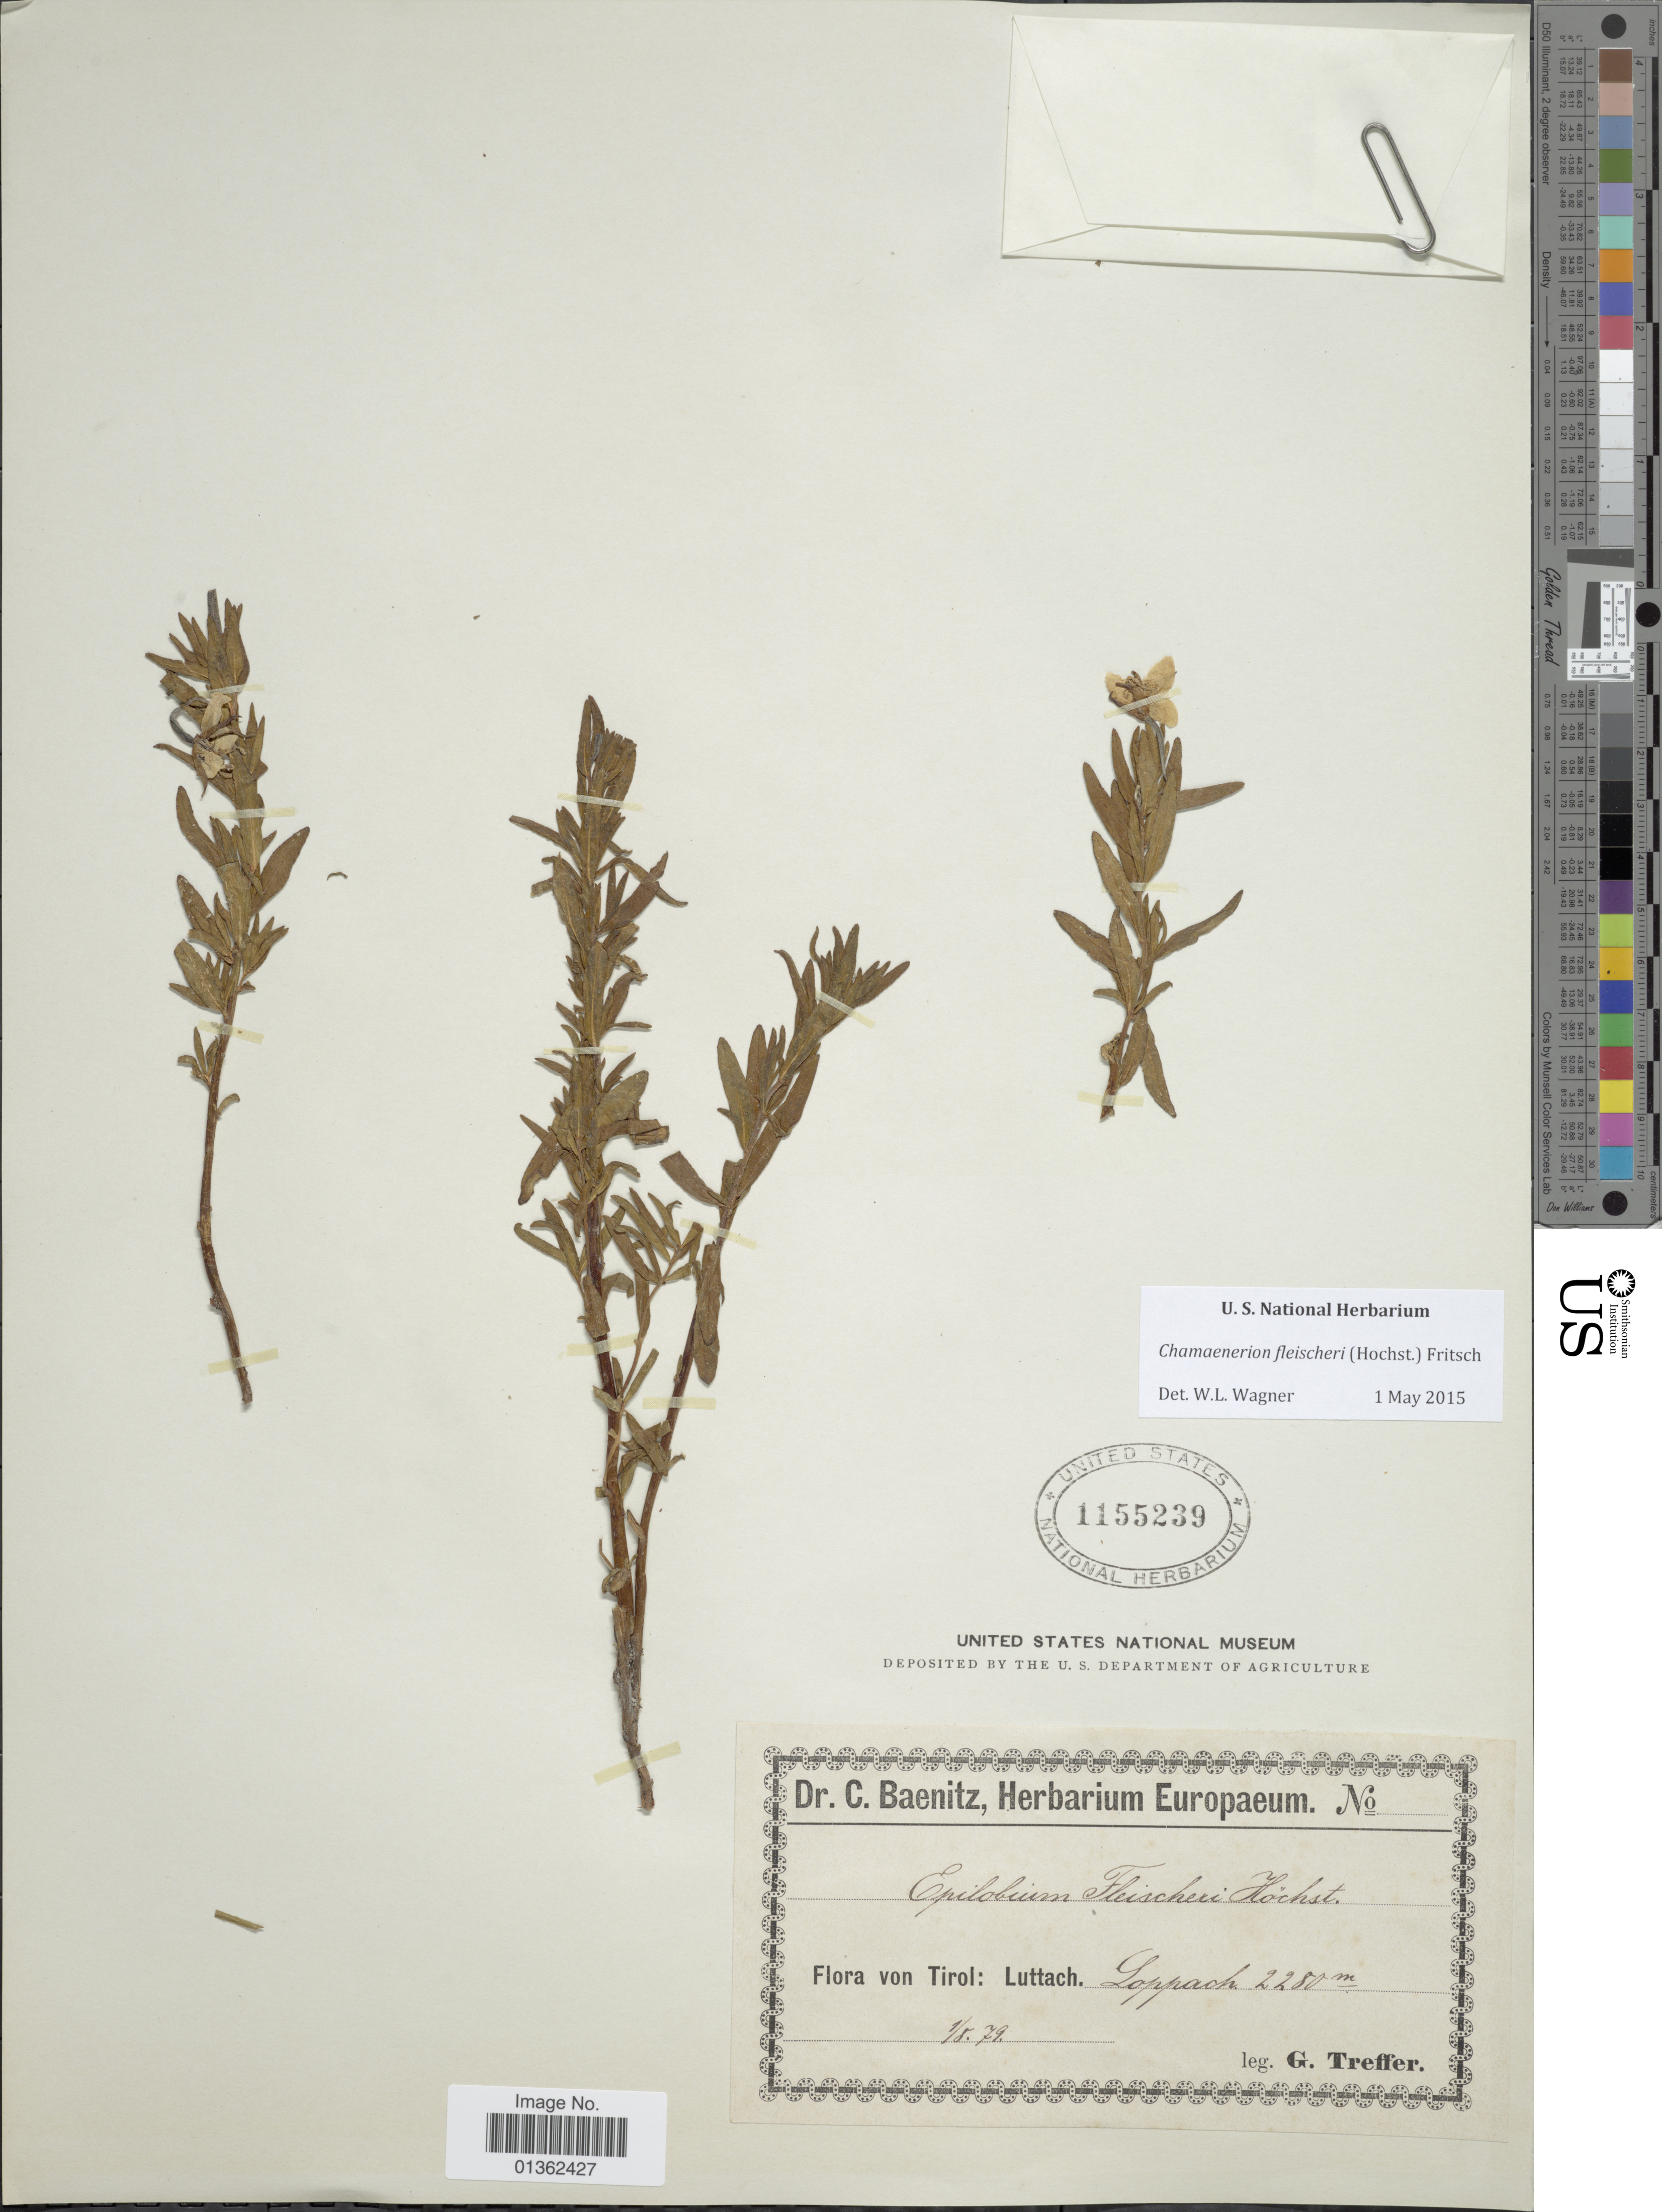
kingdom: Plantae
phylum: Tracheophyta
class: Magnoliopsida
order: Myrtales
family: Onagraceae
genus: Chamaenerion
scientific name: Chamaenerion fleischeri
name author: (Hochst.) Fritsch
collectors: G. Treffer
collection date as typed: Transcribed d/m/y: 1/8/79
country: Austria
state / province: Tirol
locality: Luttach. Loppach.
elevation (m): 2280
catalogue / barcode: US 1155239